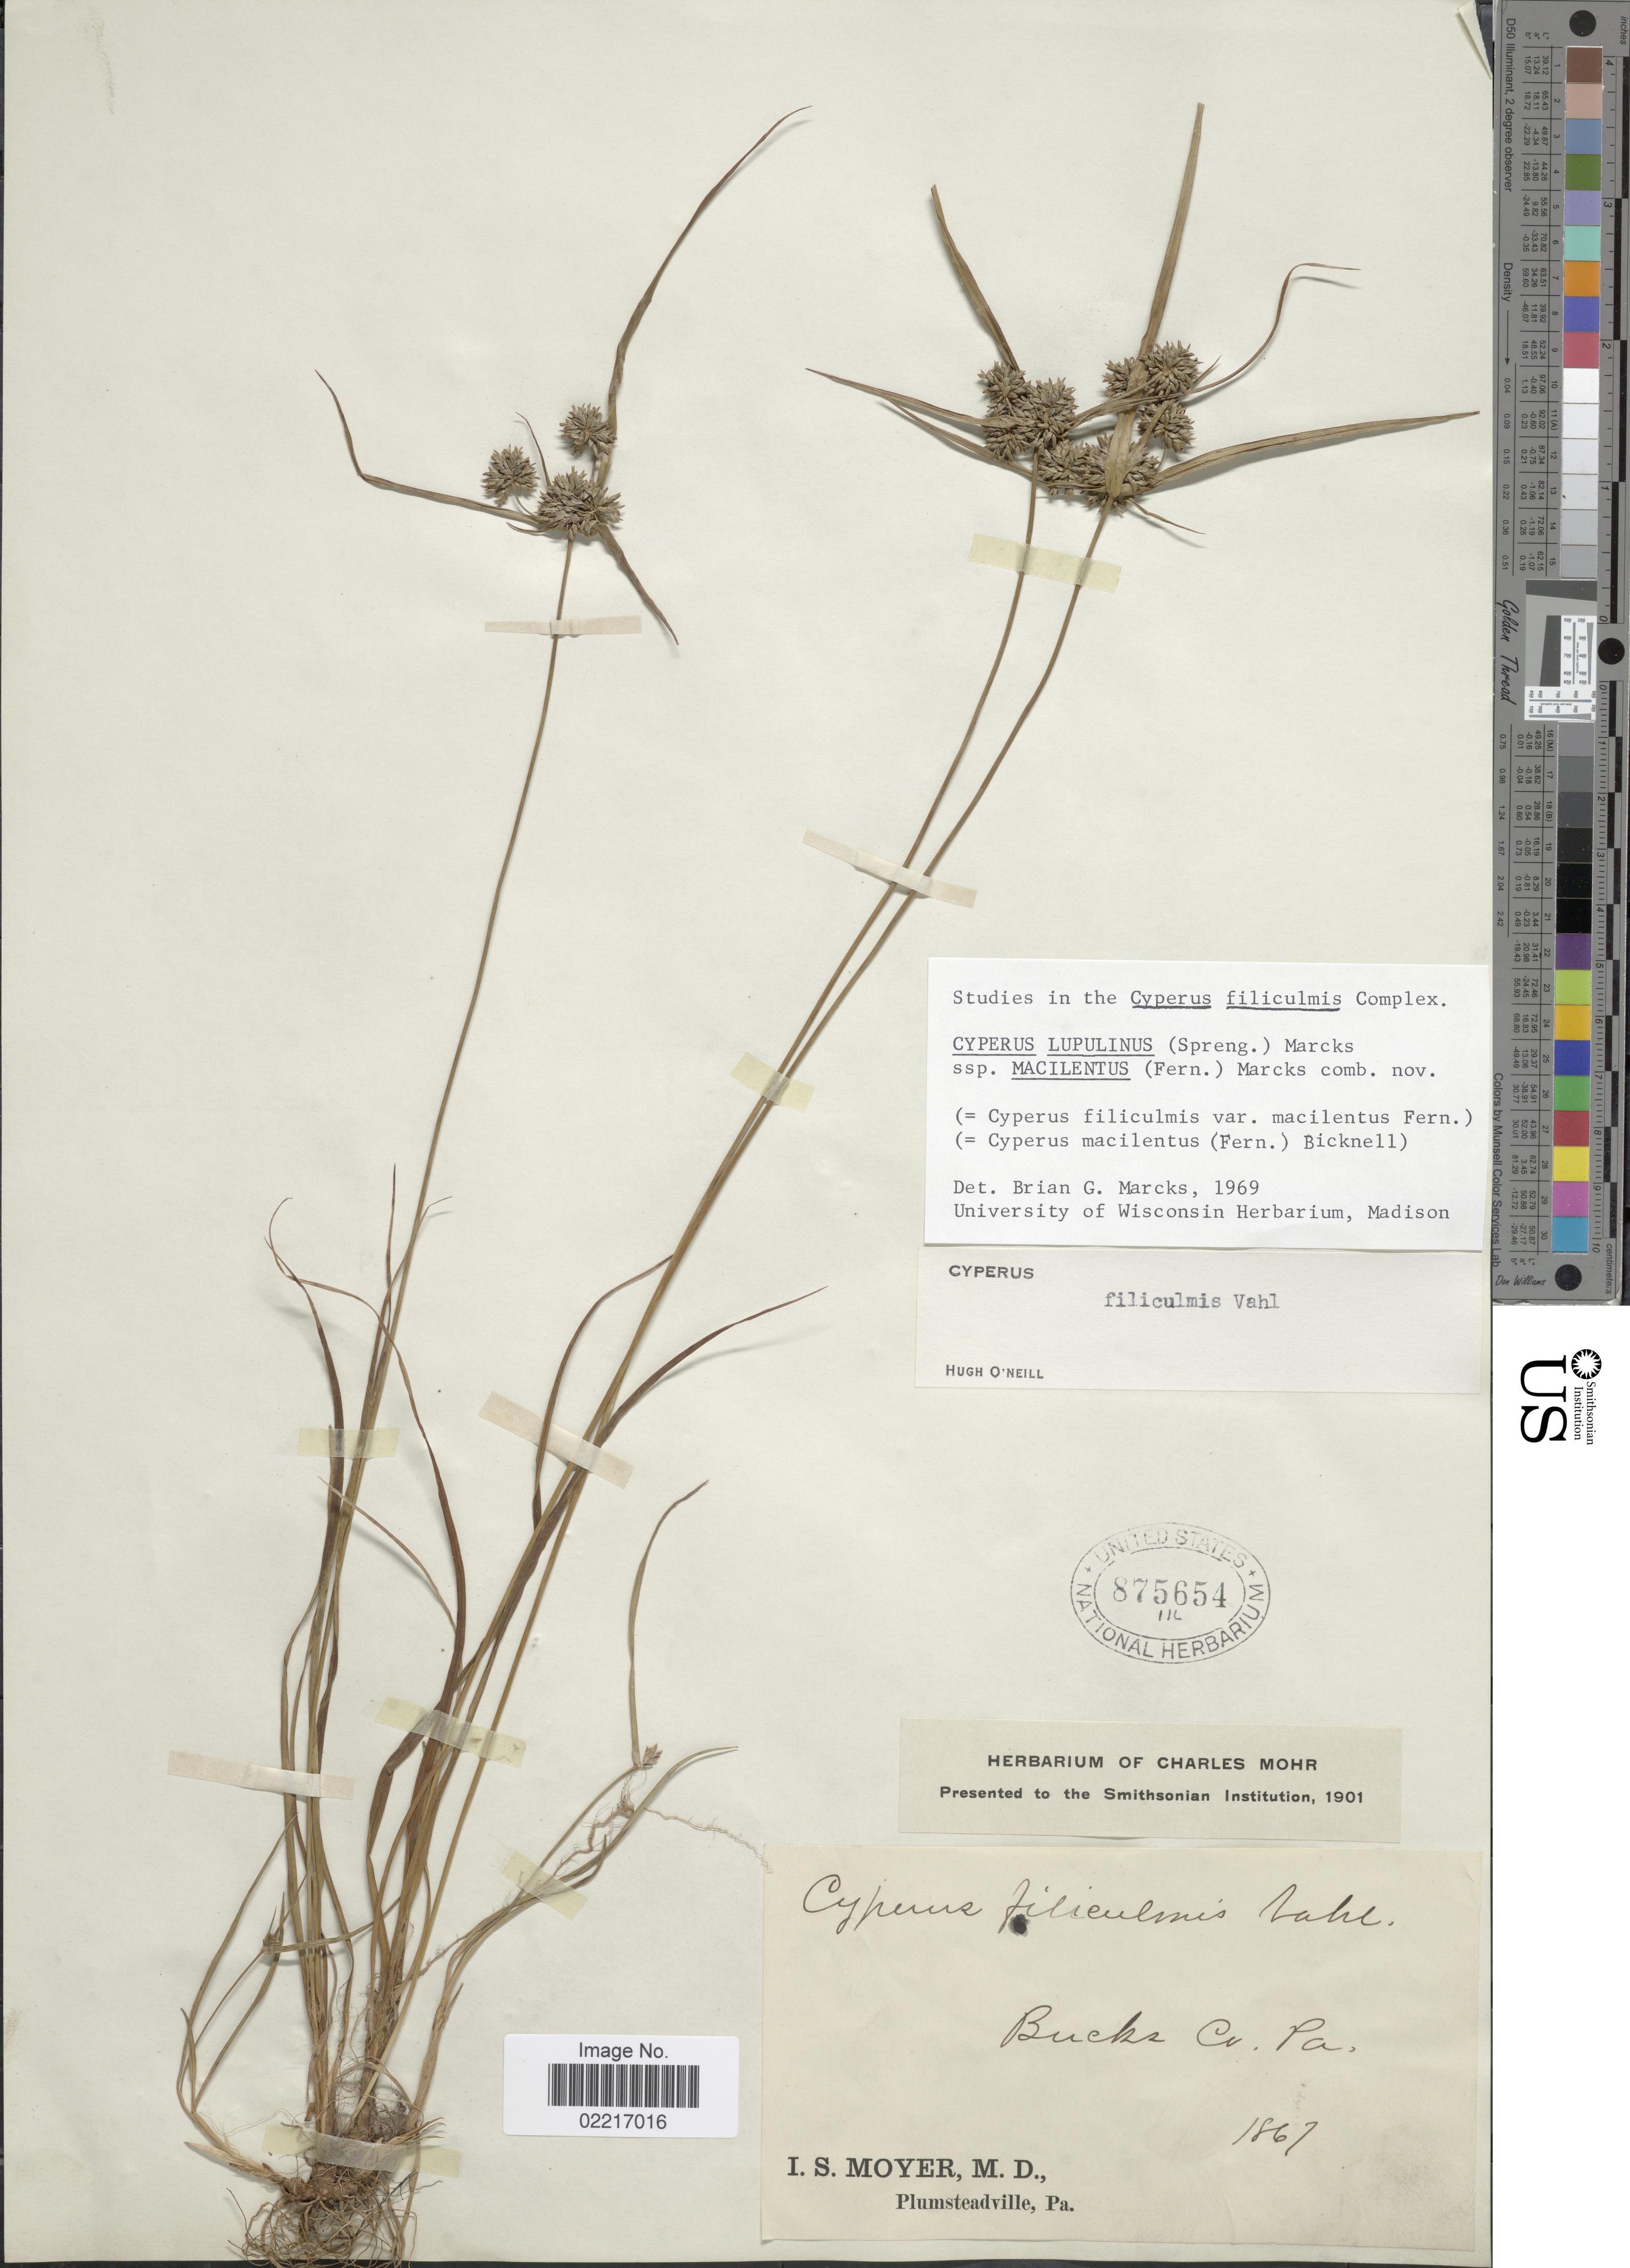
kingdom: Plantae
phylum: Tracheophyta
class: Liliopsida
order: Poales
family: Cyperaceae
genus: Cyperus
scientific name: Cyperus lupulinus subsp. macilentus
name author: (Fernald) Marcks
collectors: I. S. Moyer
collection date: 1867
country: United States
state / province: Pennsylvania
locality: Bucks Co.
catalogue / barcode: US 875654